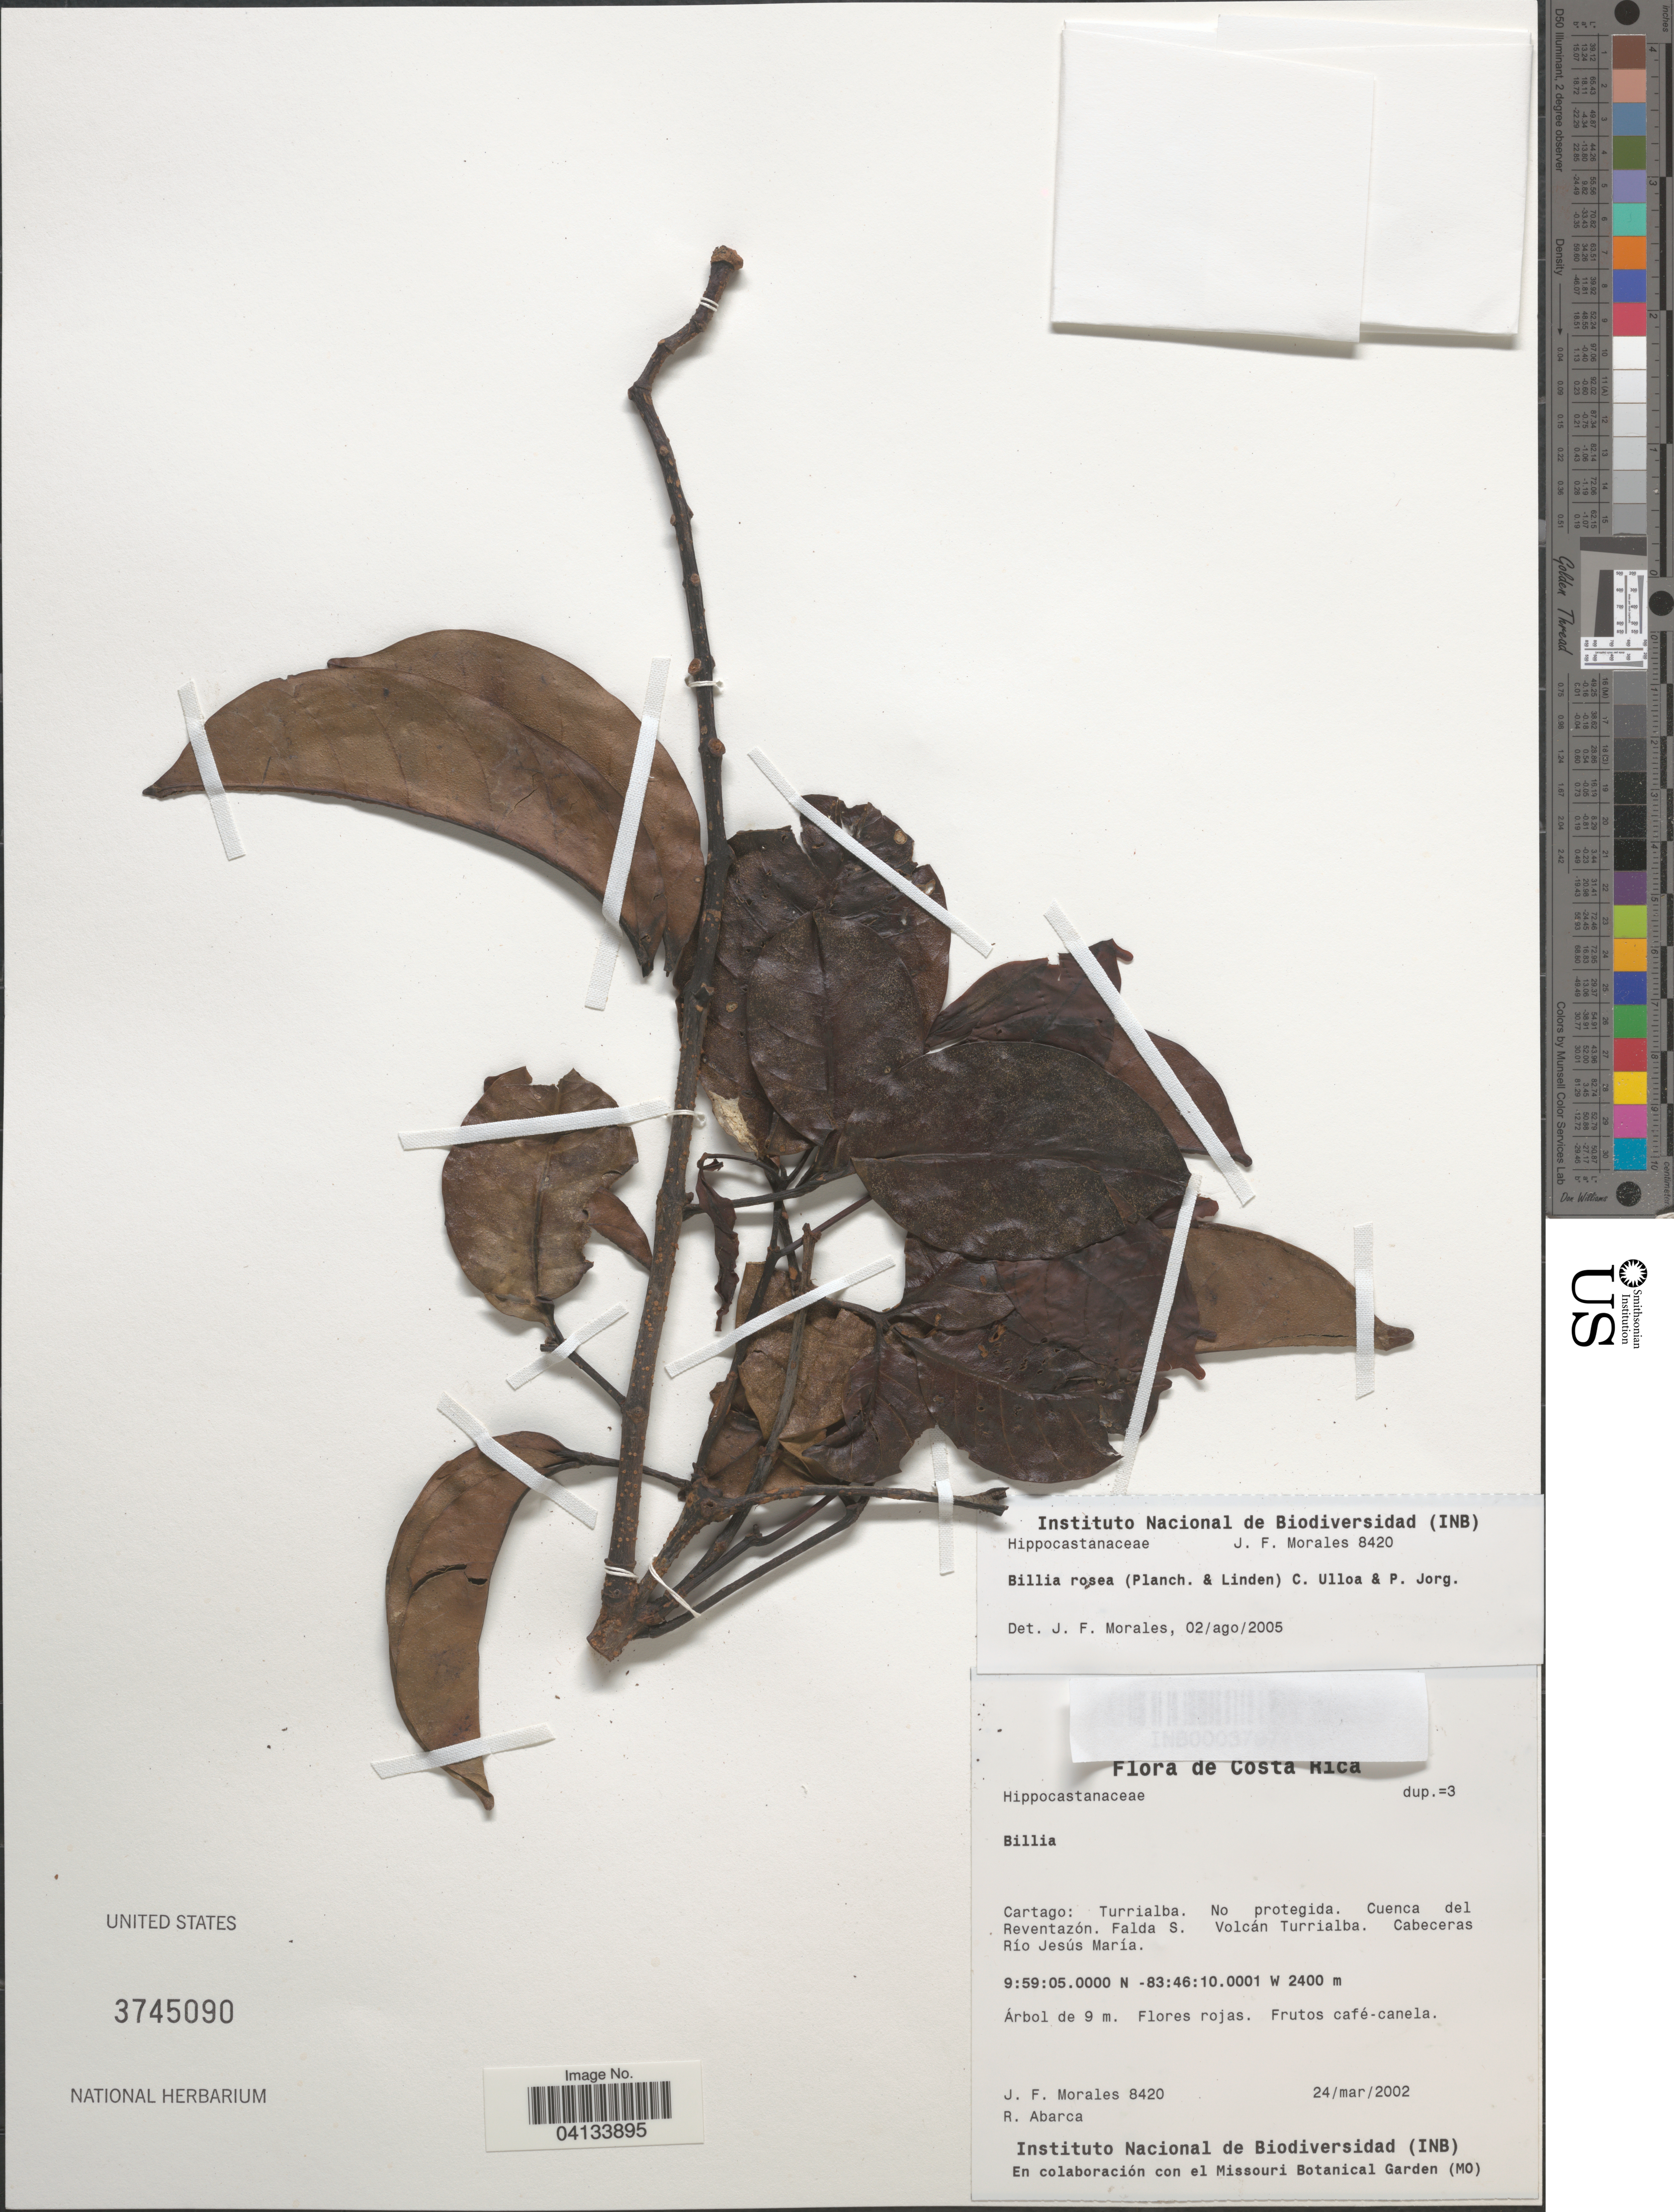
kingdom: Plantae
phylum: Tracheophyta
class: Magnoliopsida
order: Sapindales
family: Sapindaceae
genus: Billia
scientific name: Billia hippocastanum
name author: Peyr.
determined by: Acevedo-Rodríguez, P., (BOT), Smithsonian Institution - National Museum of Natural History (UNITED STATES)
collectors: J. Morales & R. J. Abarca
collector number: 8420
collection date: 2002-03-24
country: Costa Rica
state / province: Cartago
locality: Turrialba. No protegida. Cuenca del Reventazón. Falda S. Volcán Turrialba. Cabeceras Río Jesús María.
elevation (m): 2400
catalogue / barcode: US 3745090